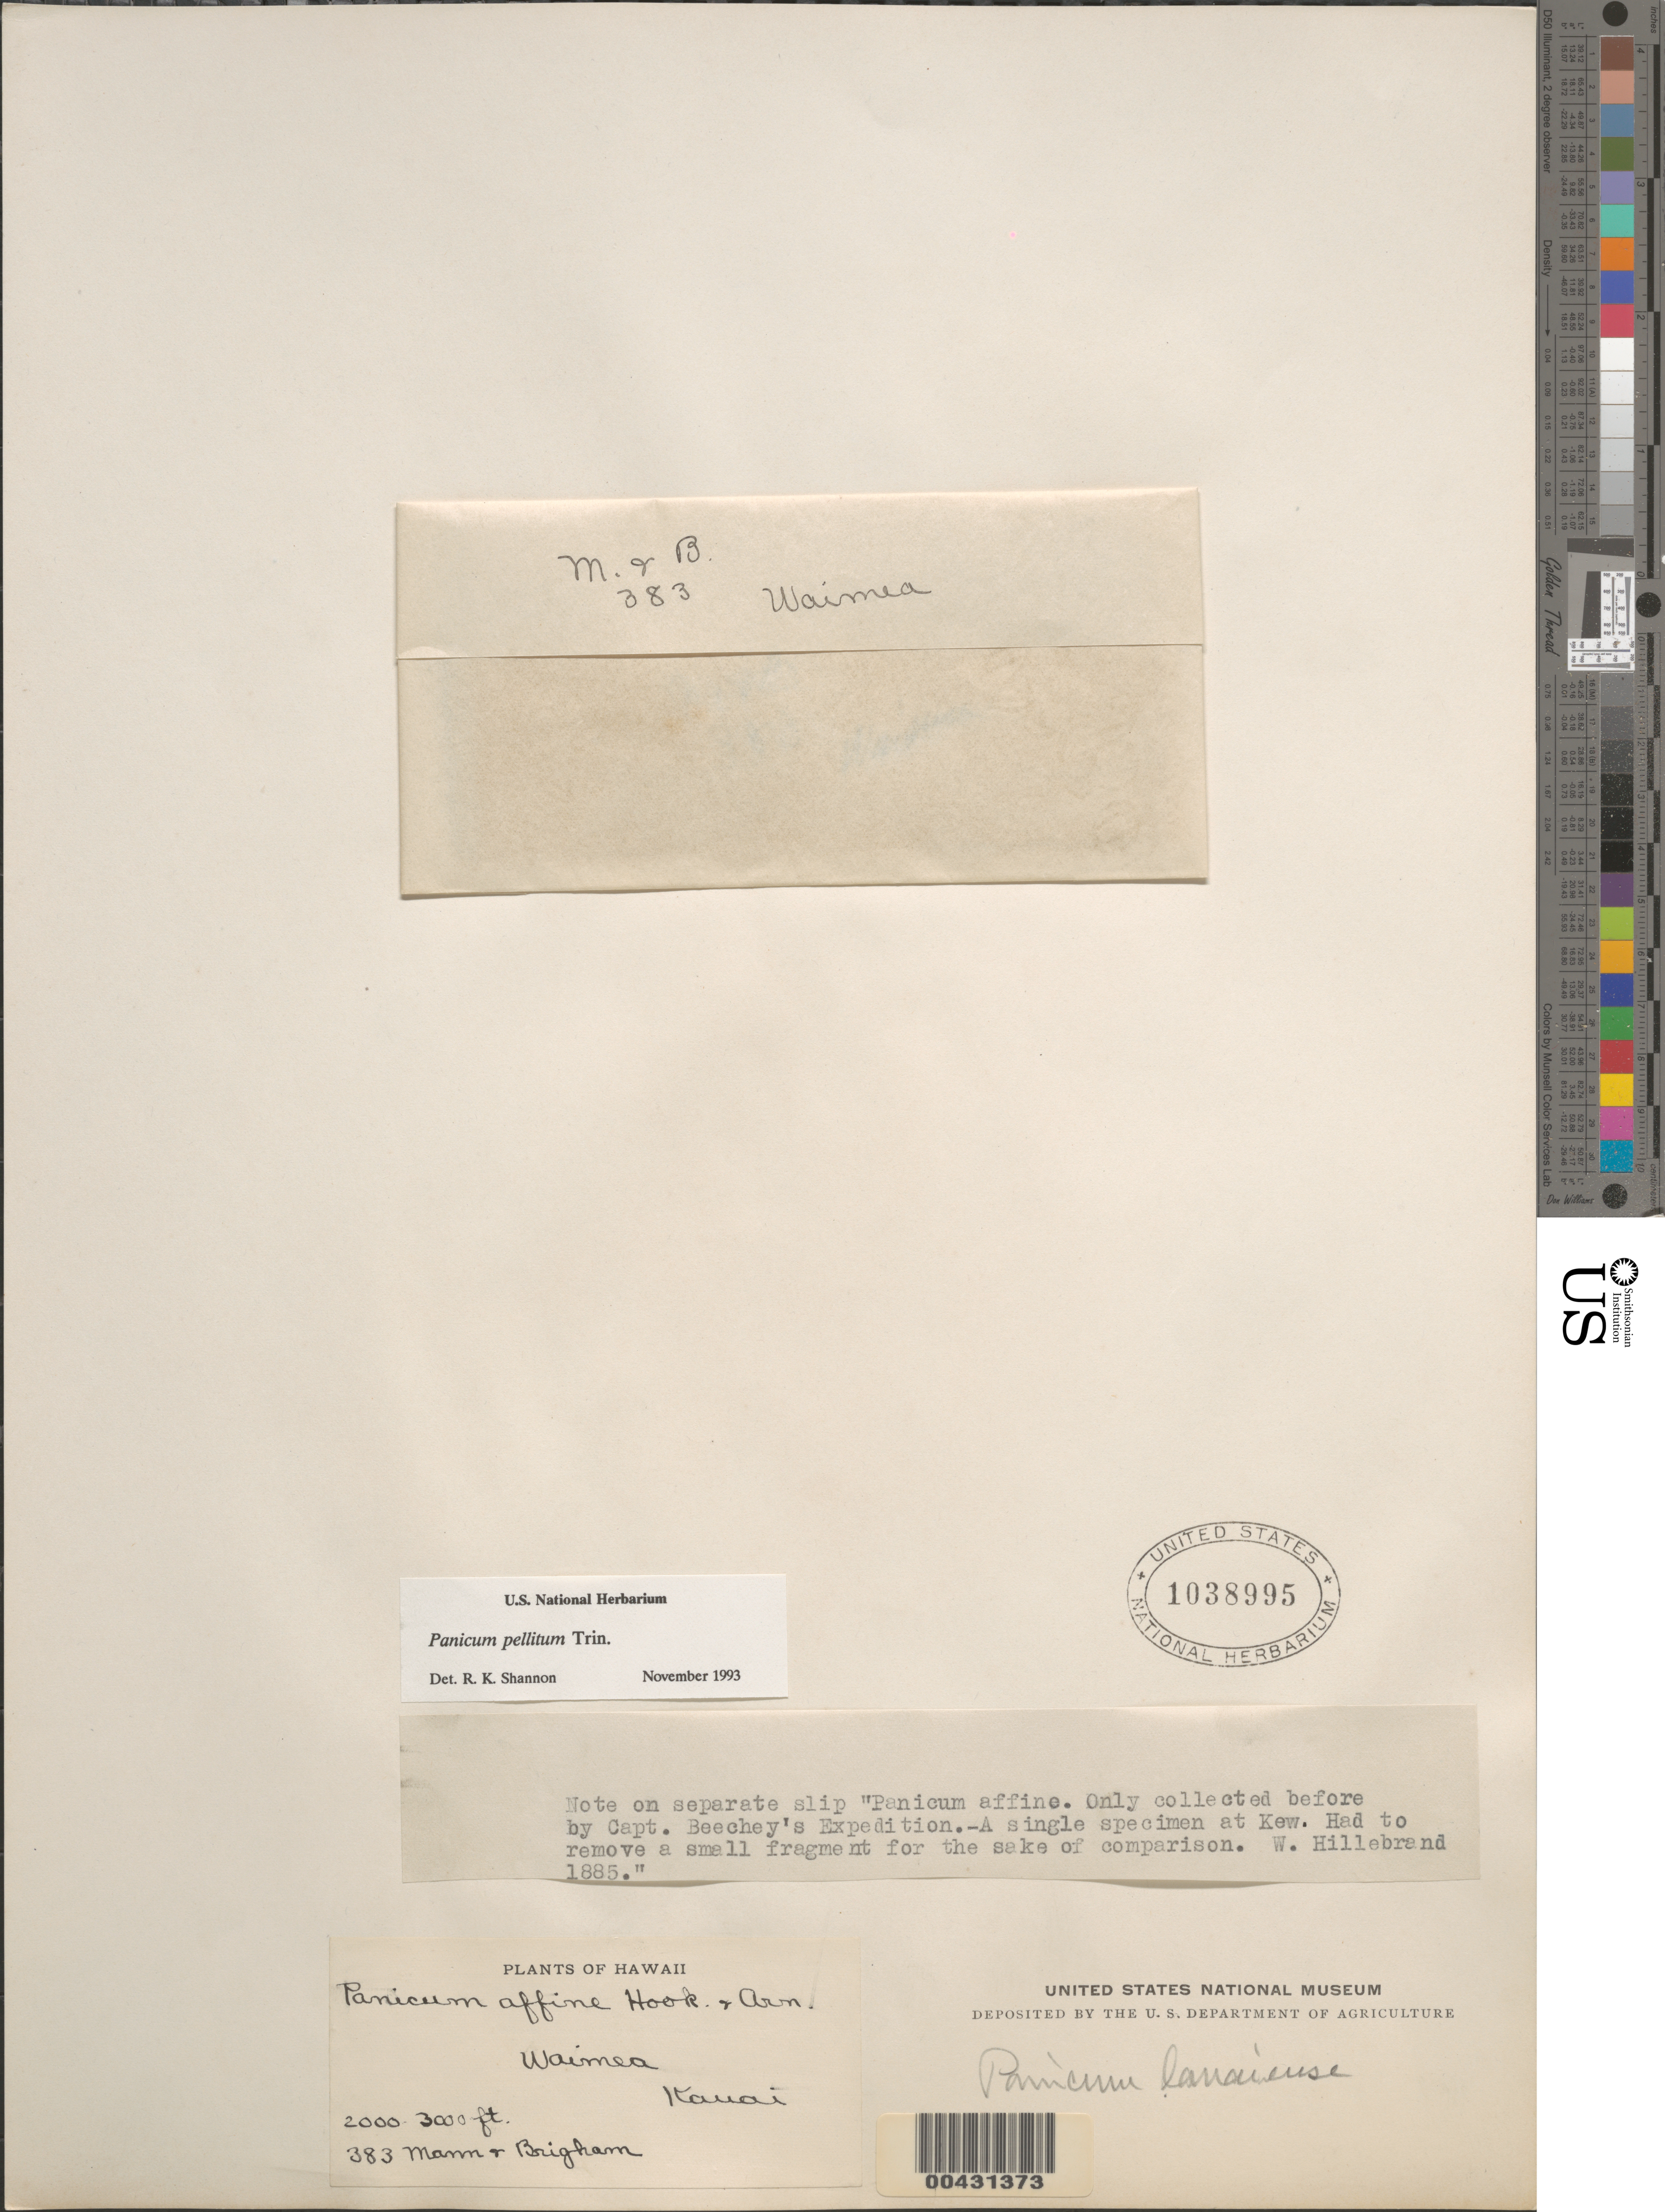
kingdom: Plantae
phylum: Tracheophyta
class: Liliopsida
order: Poales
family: Poaceae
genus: Panicum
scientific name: Panicum pellitum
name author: Trin.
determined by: Shannon, R. K., (UNITED STATES)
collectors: H. Mann & W. T. Brigham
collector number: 383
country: United States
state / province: Hawaii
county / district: Kauai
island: Kaua'i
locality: Waiamea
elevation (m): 610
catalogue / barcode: US 1038995